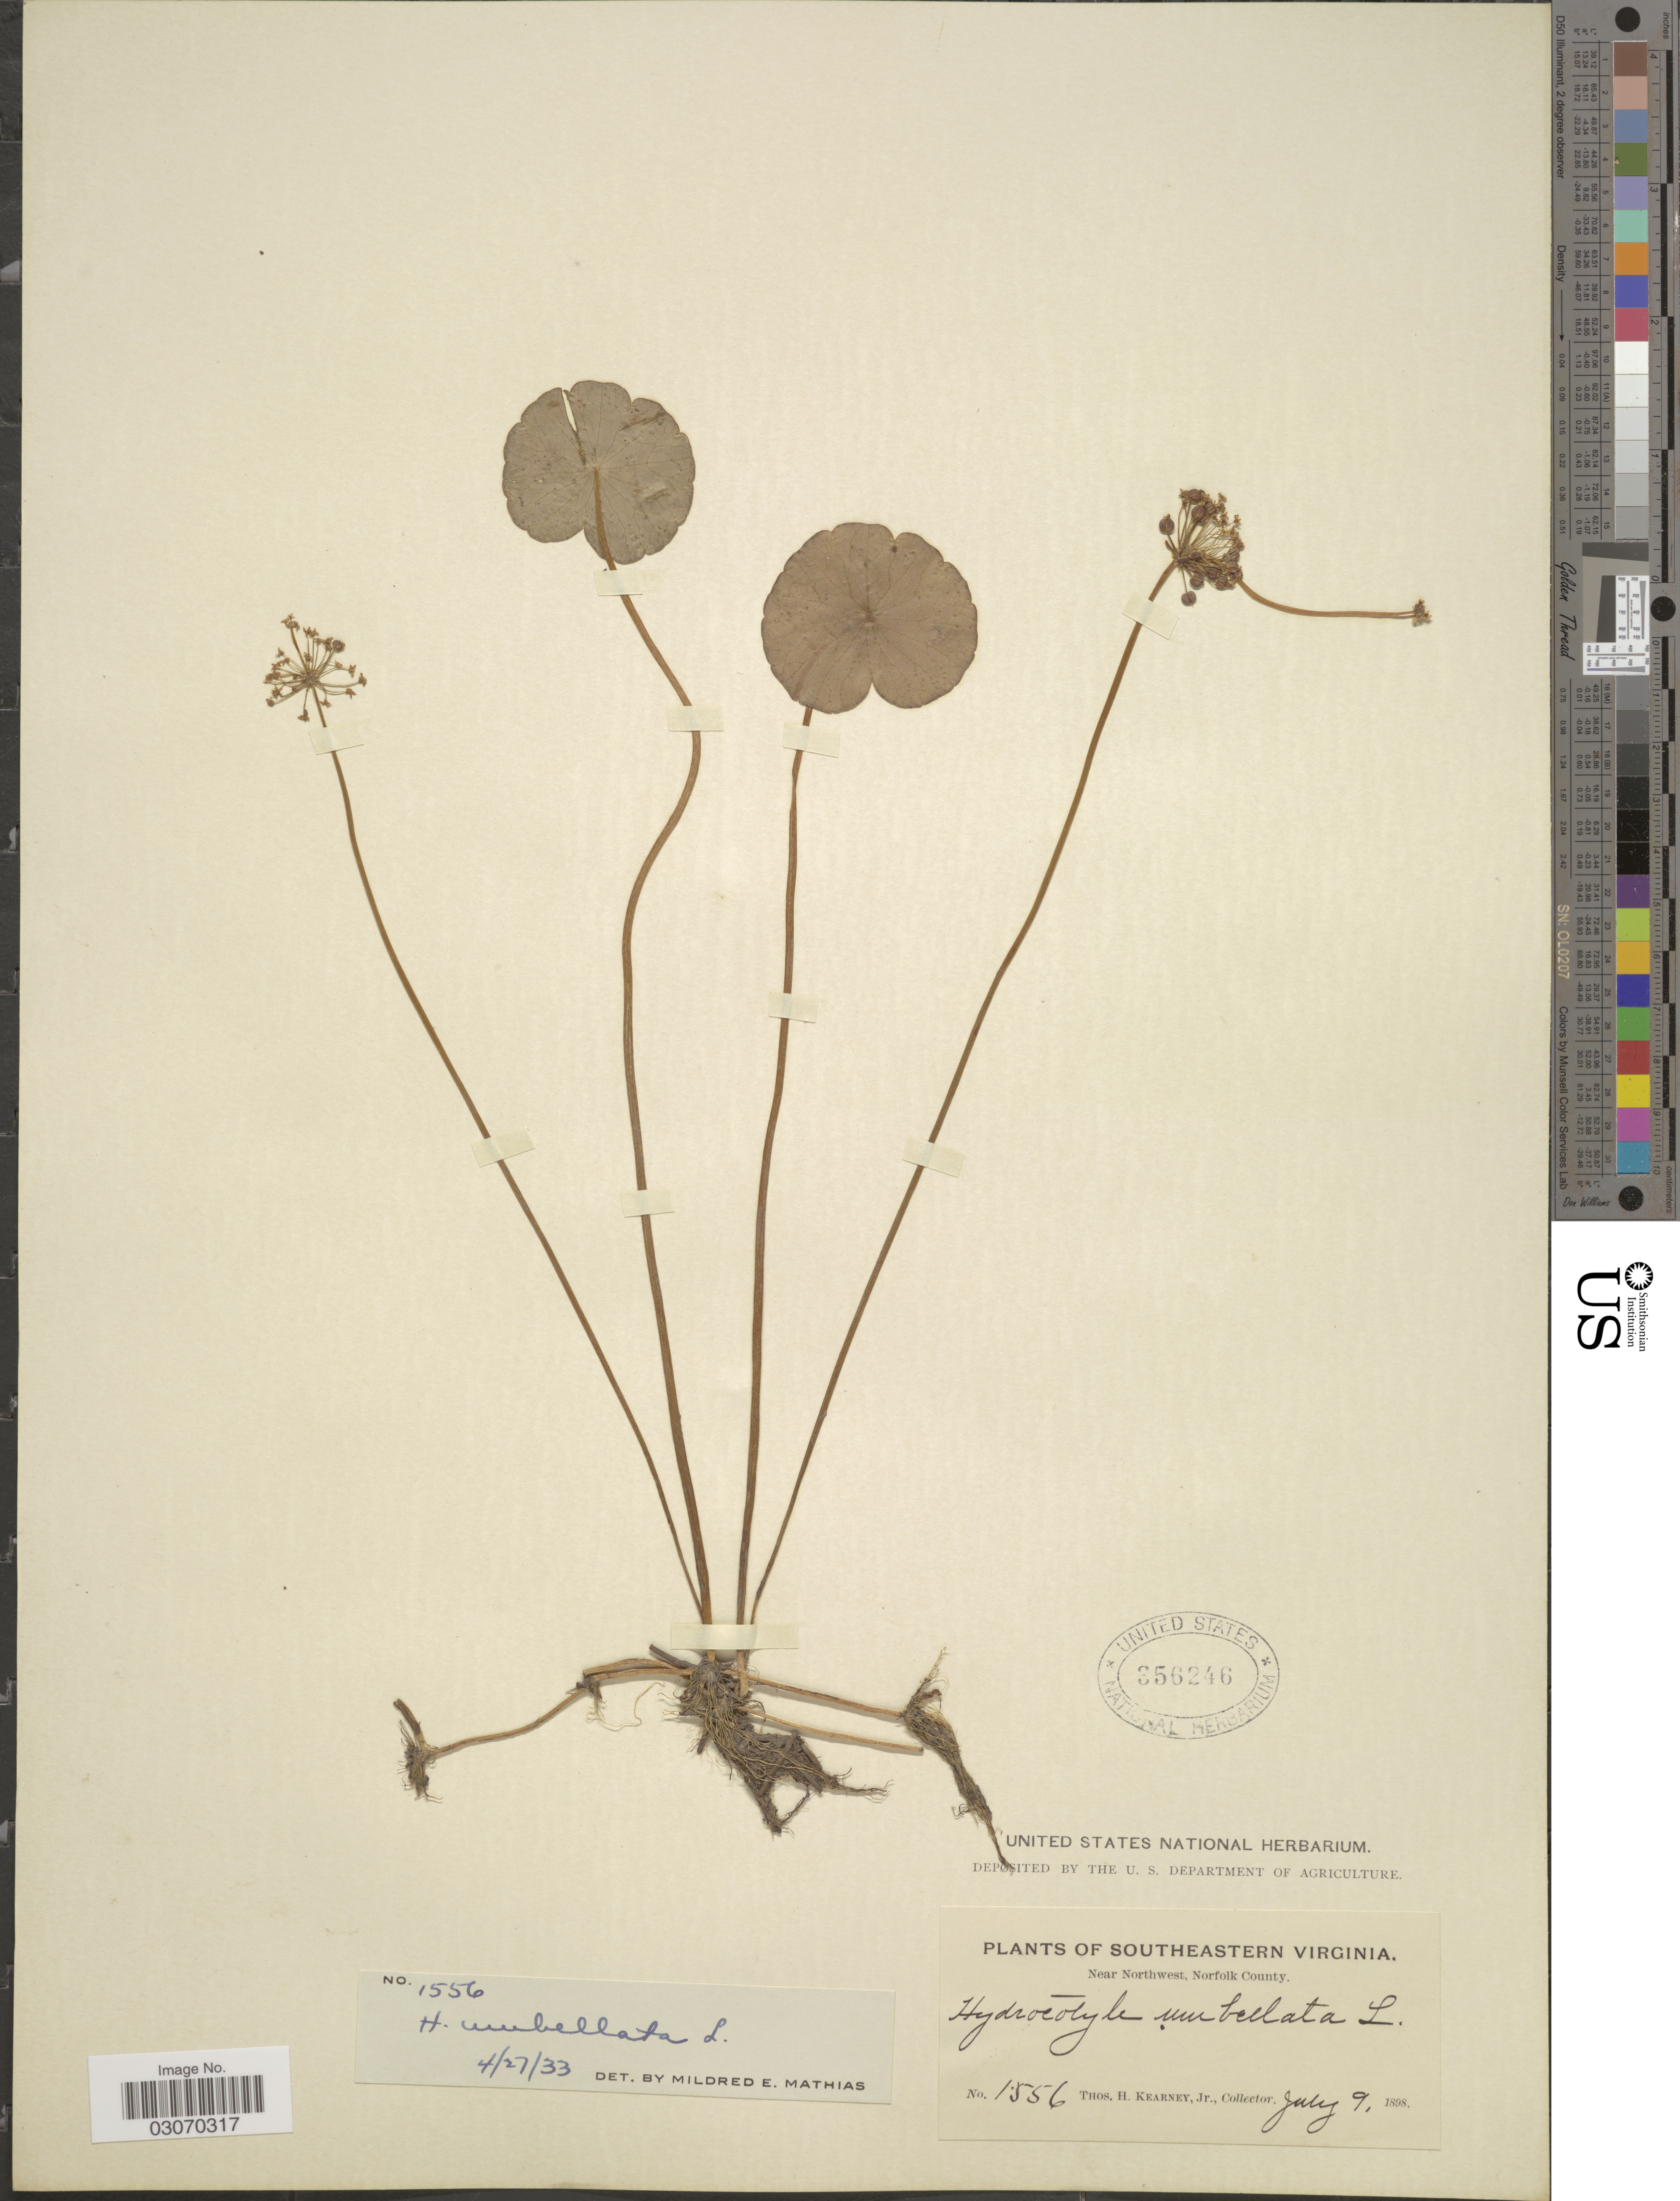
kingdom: Plantae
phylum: Tracheophyta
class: Magnoliopsida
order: Apiales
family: Araliaceae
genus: Hydrocotyle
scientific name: Hydrocotyle umbellata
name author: L.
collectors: T. H. Kearney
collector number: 1556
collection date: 1898-07-09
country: United States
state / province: Virginia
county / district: City of Chesapeake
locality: Southeastern Virginia. Near Northwest, Norfolk County.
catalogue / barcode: US 356246